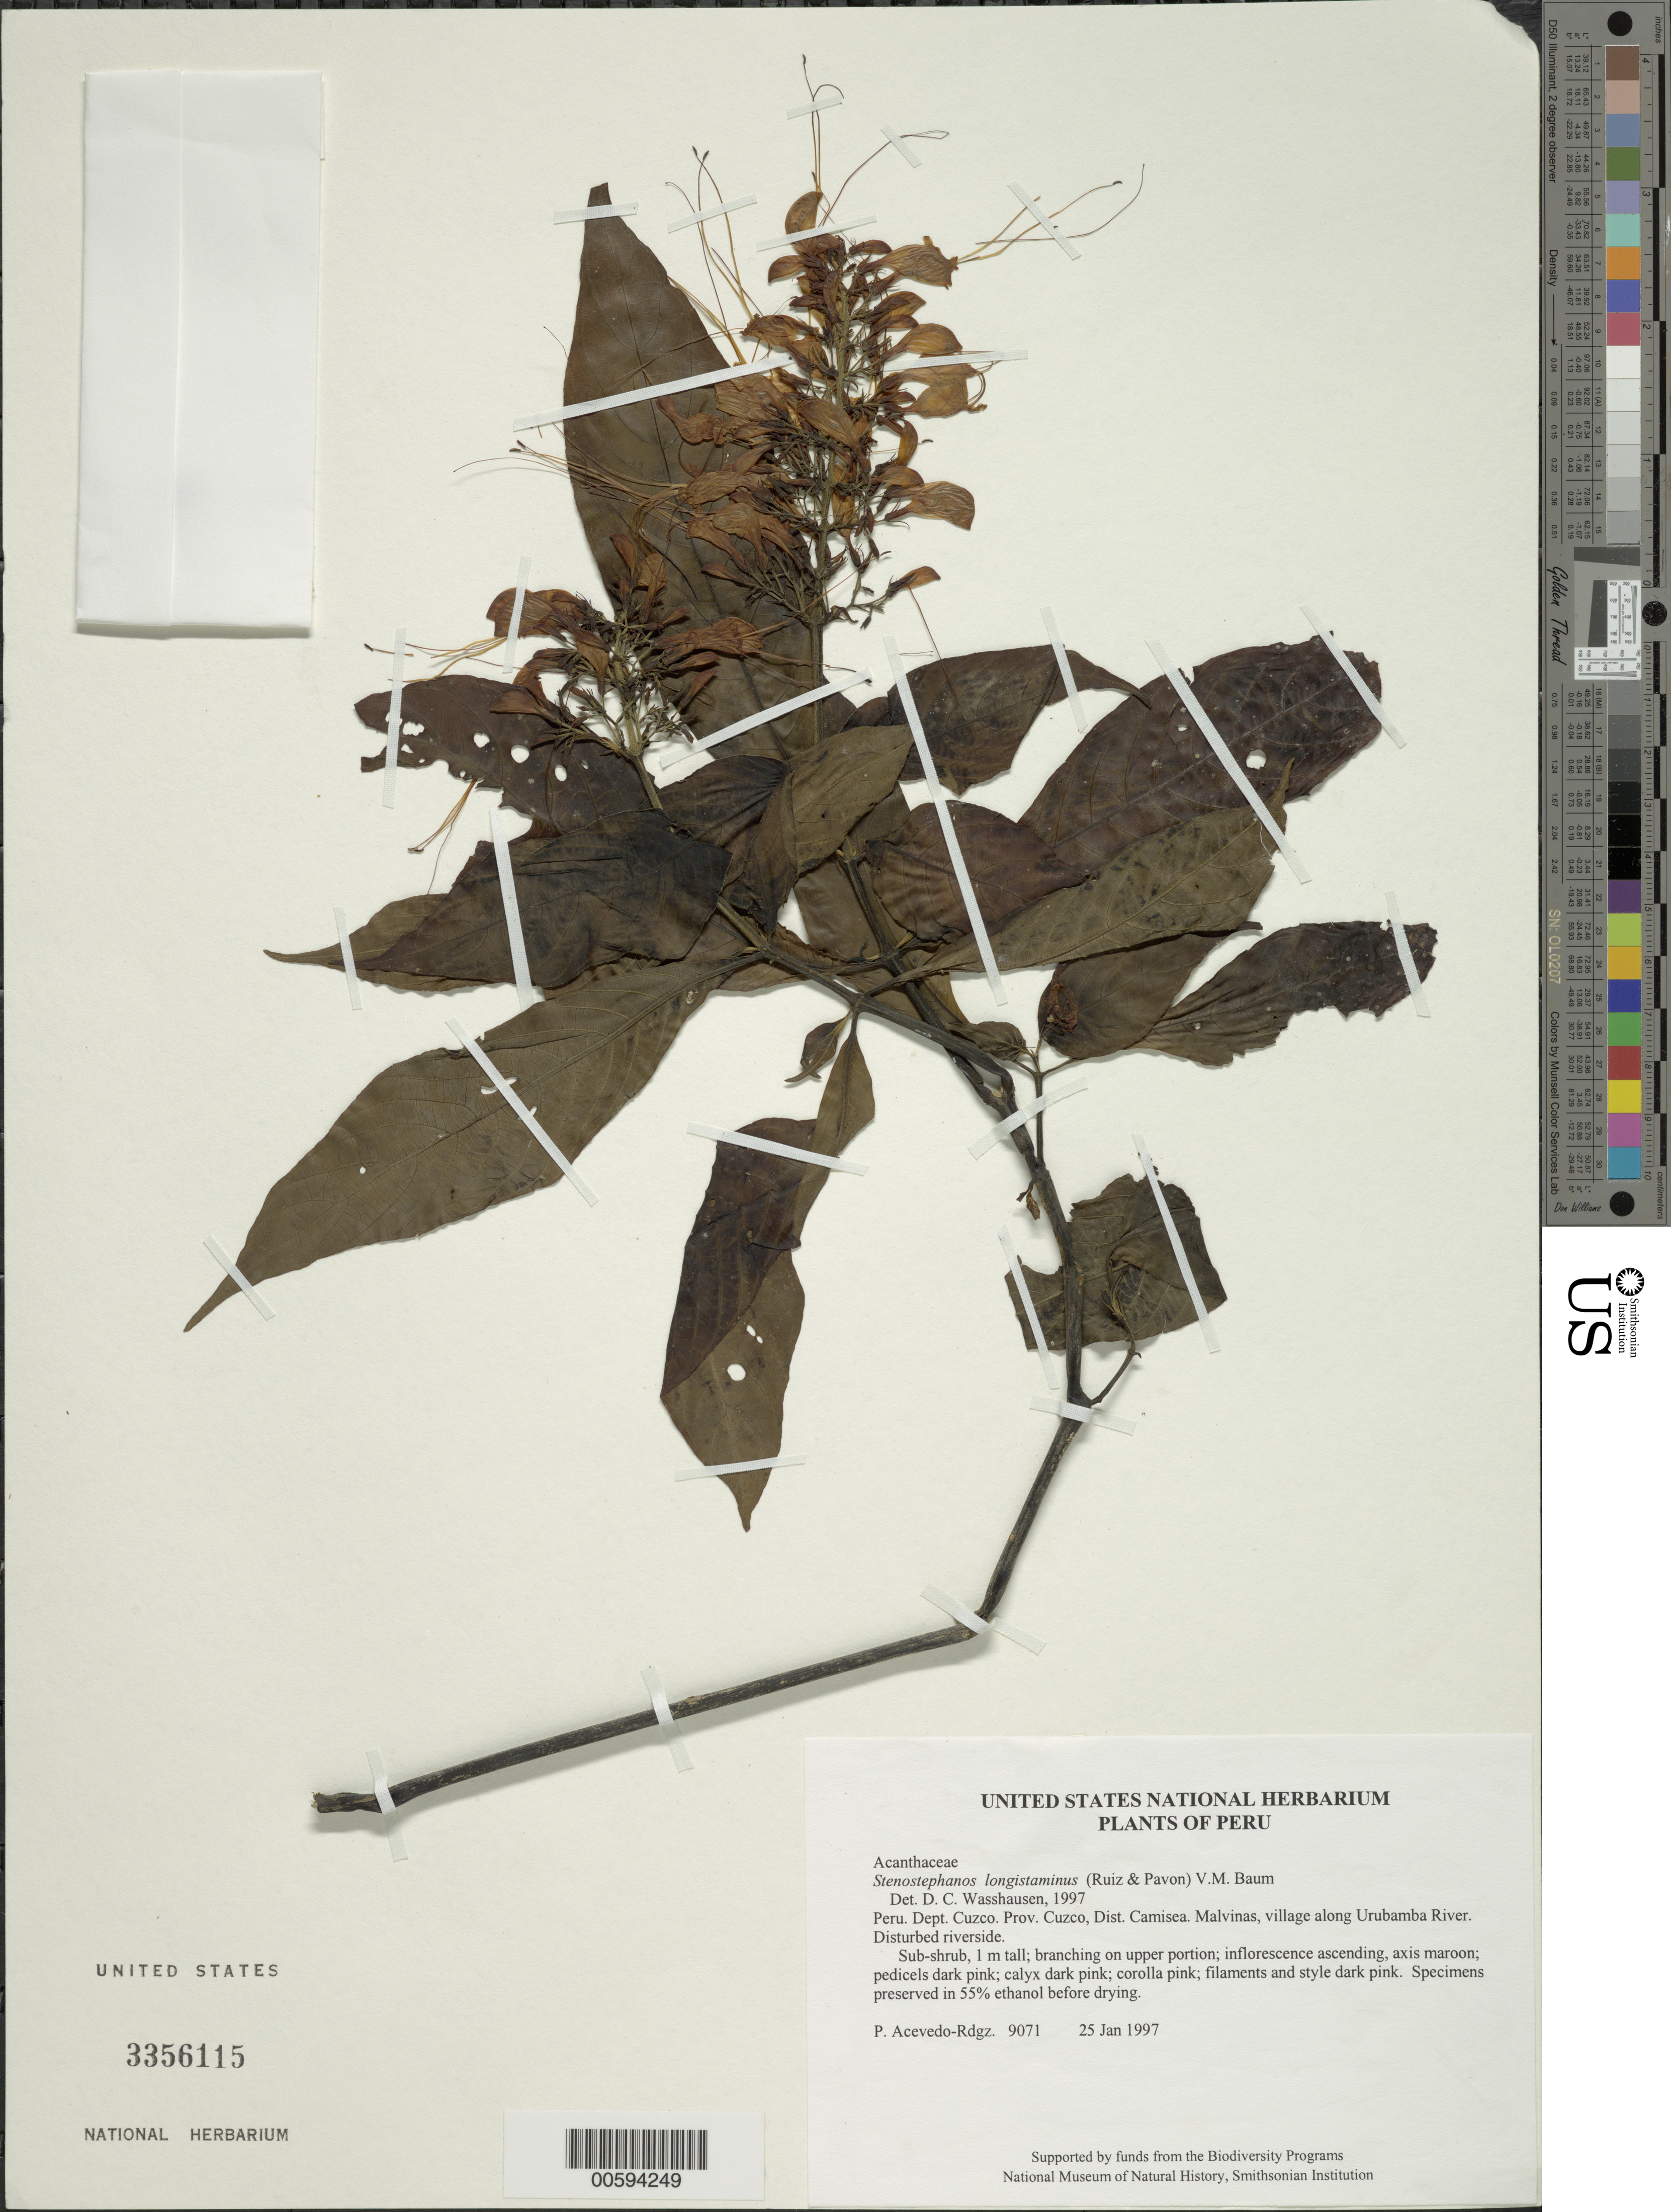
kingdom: Plantae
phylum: Tracheophyta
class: Liliopsida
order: Alismatales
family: Araceae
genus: Stenospermation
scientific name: Stenospermation multiovulatum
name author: (Engl.) N.E. Br.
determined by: Wasshausen, Dieter C., (BOT), Smithsonian Institution - National Museum of Natural History (UNITED STATES)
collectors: P. Acevedo-Rodr.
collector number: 9071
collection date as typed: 25 Jan 1997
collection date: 1997-01-25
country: Peru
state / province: Cusco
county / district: Cusco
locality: Districto Camisea, Malvinas, village along Urubamba River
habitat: Disturbed riverside.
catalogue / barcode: US 3356115